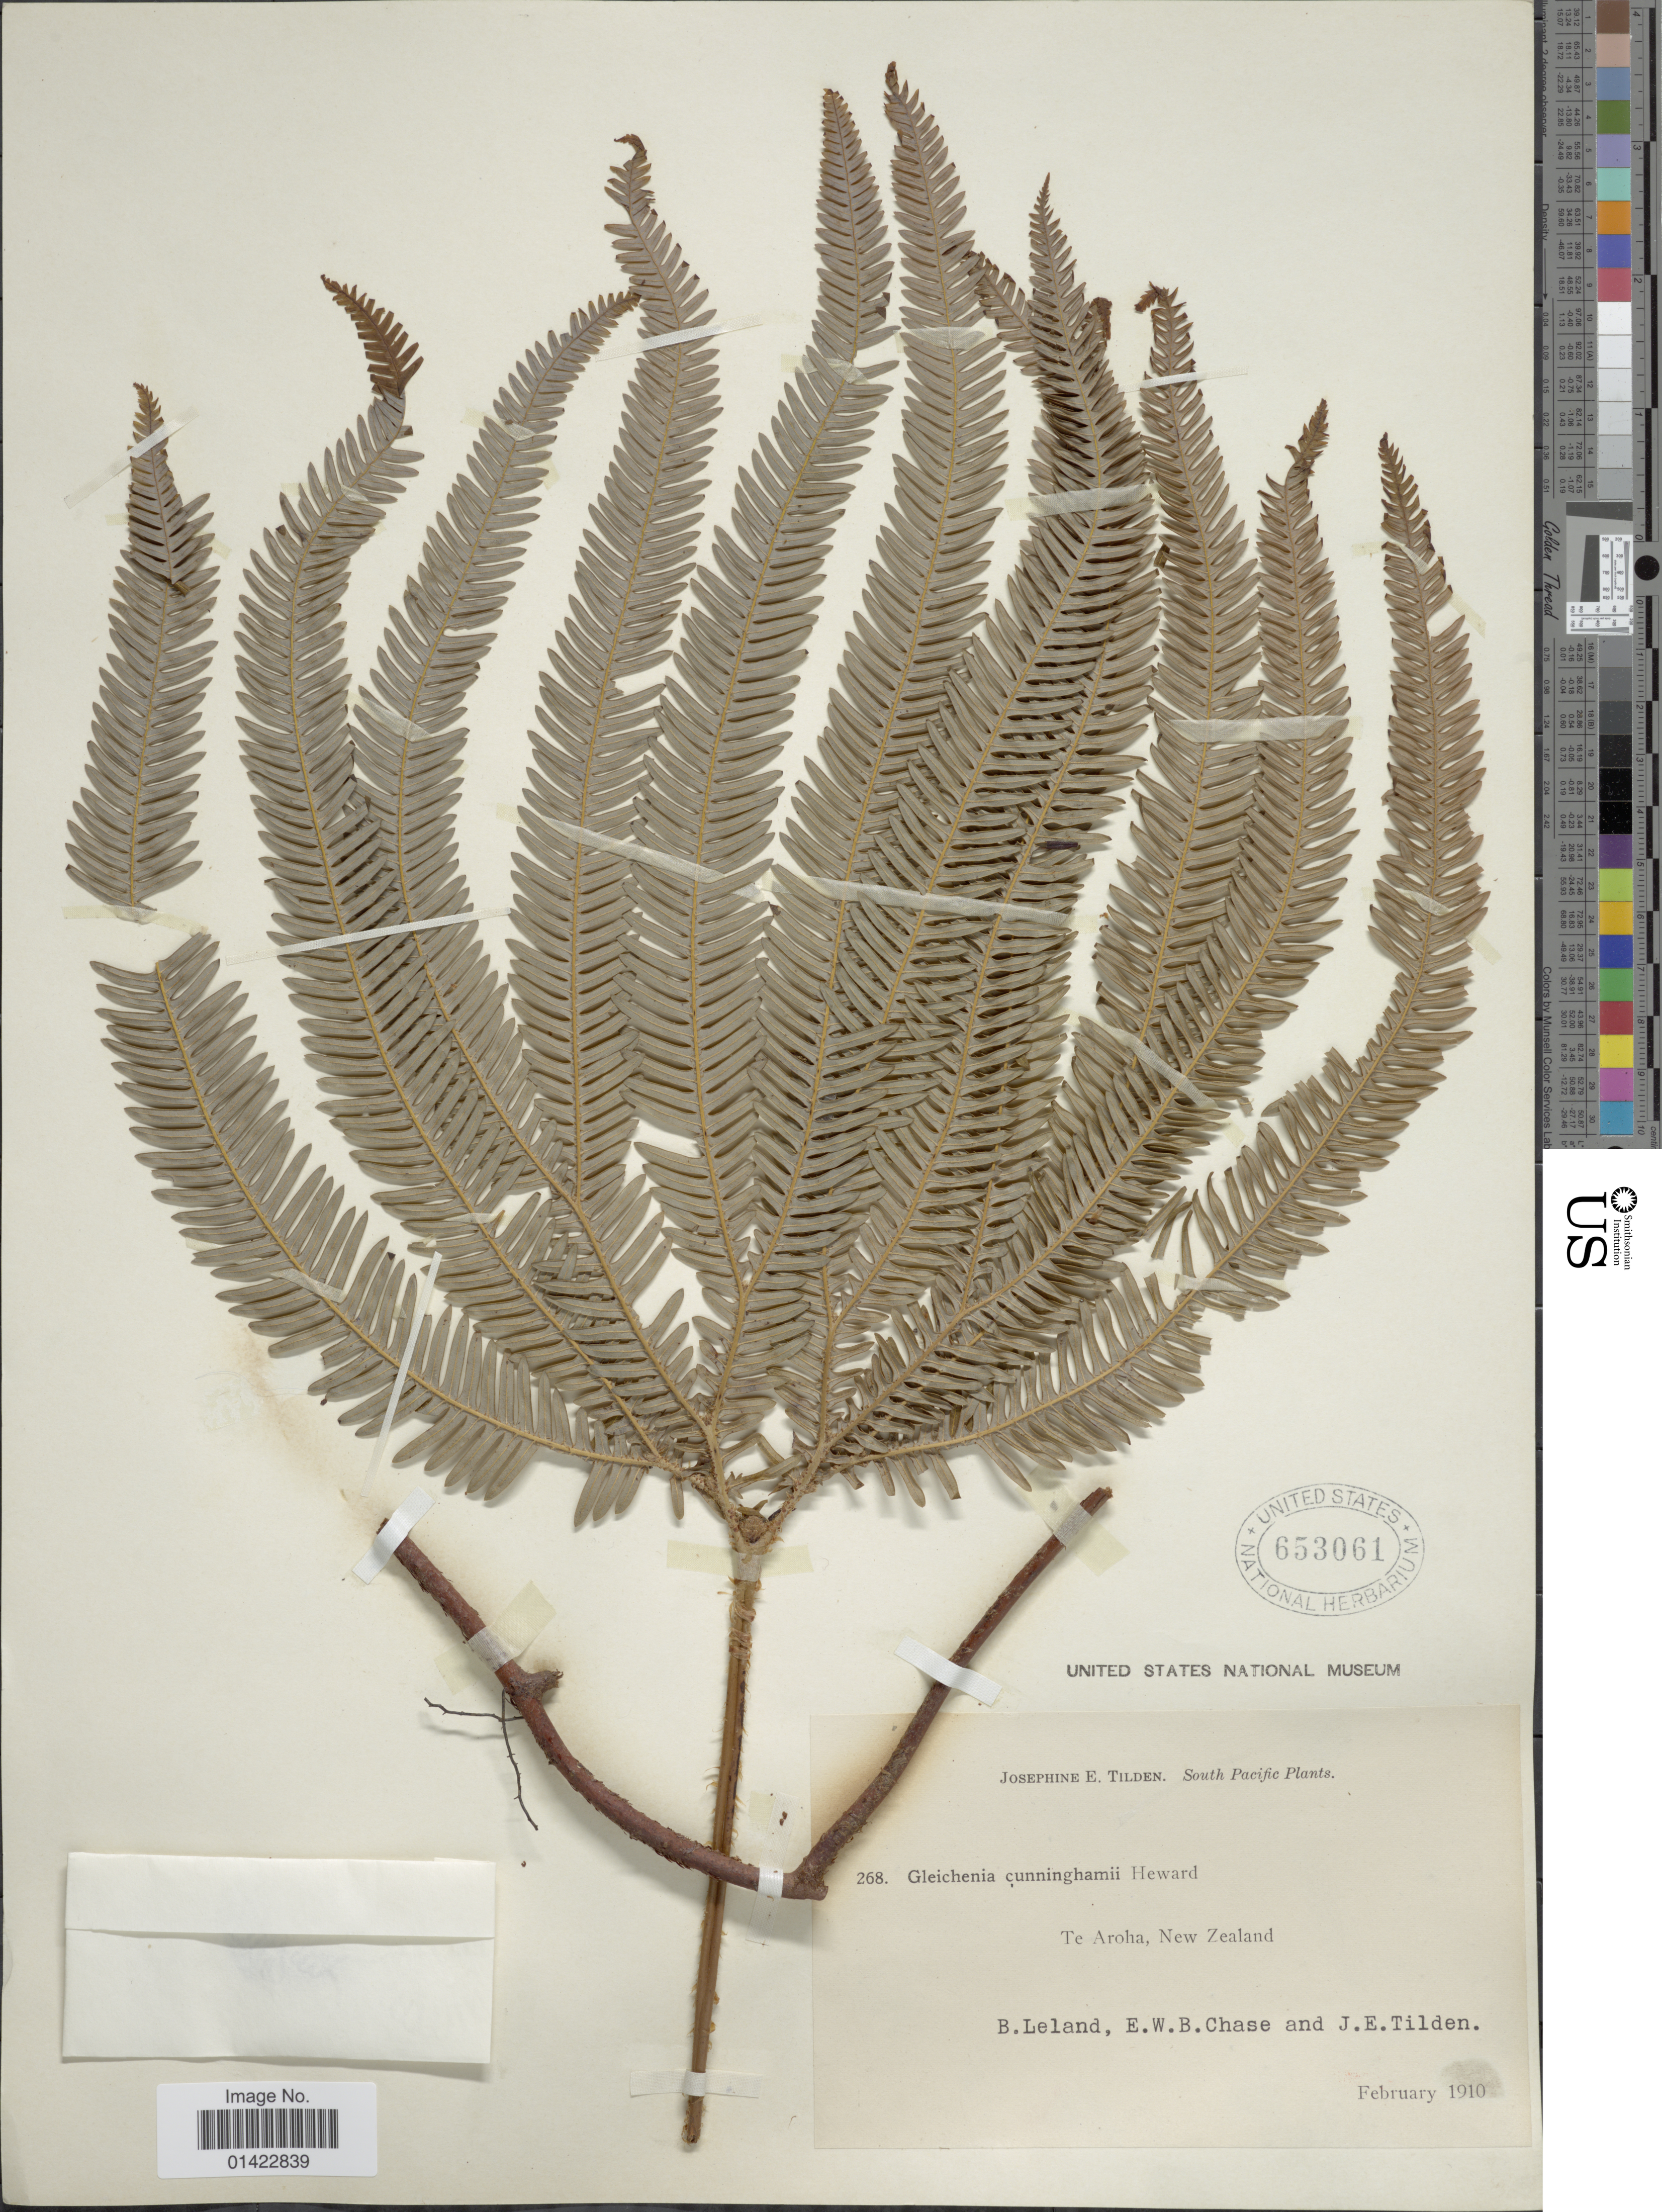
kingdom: Plantae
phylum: Tracheophyta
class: Polypodiopsida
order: Gleicheniales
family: Gleicheniaceae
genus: Sticherus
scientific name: Sticherus cunninghamii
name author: (Heward ex Hook.) Ching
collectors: B. Leland, E. W. Chase & J. E. Tilden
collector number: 268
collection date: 1910-02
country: New Zealand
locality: Te Aroha. South Pacific.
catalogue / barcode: US 653061